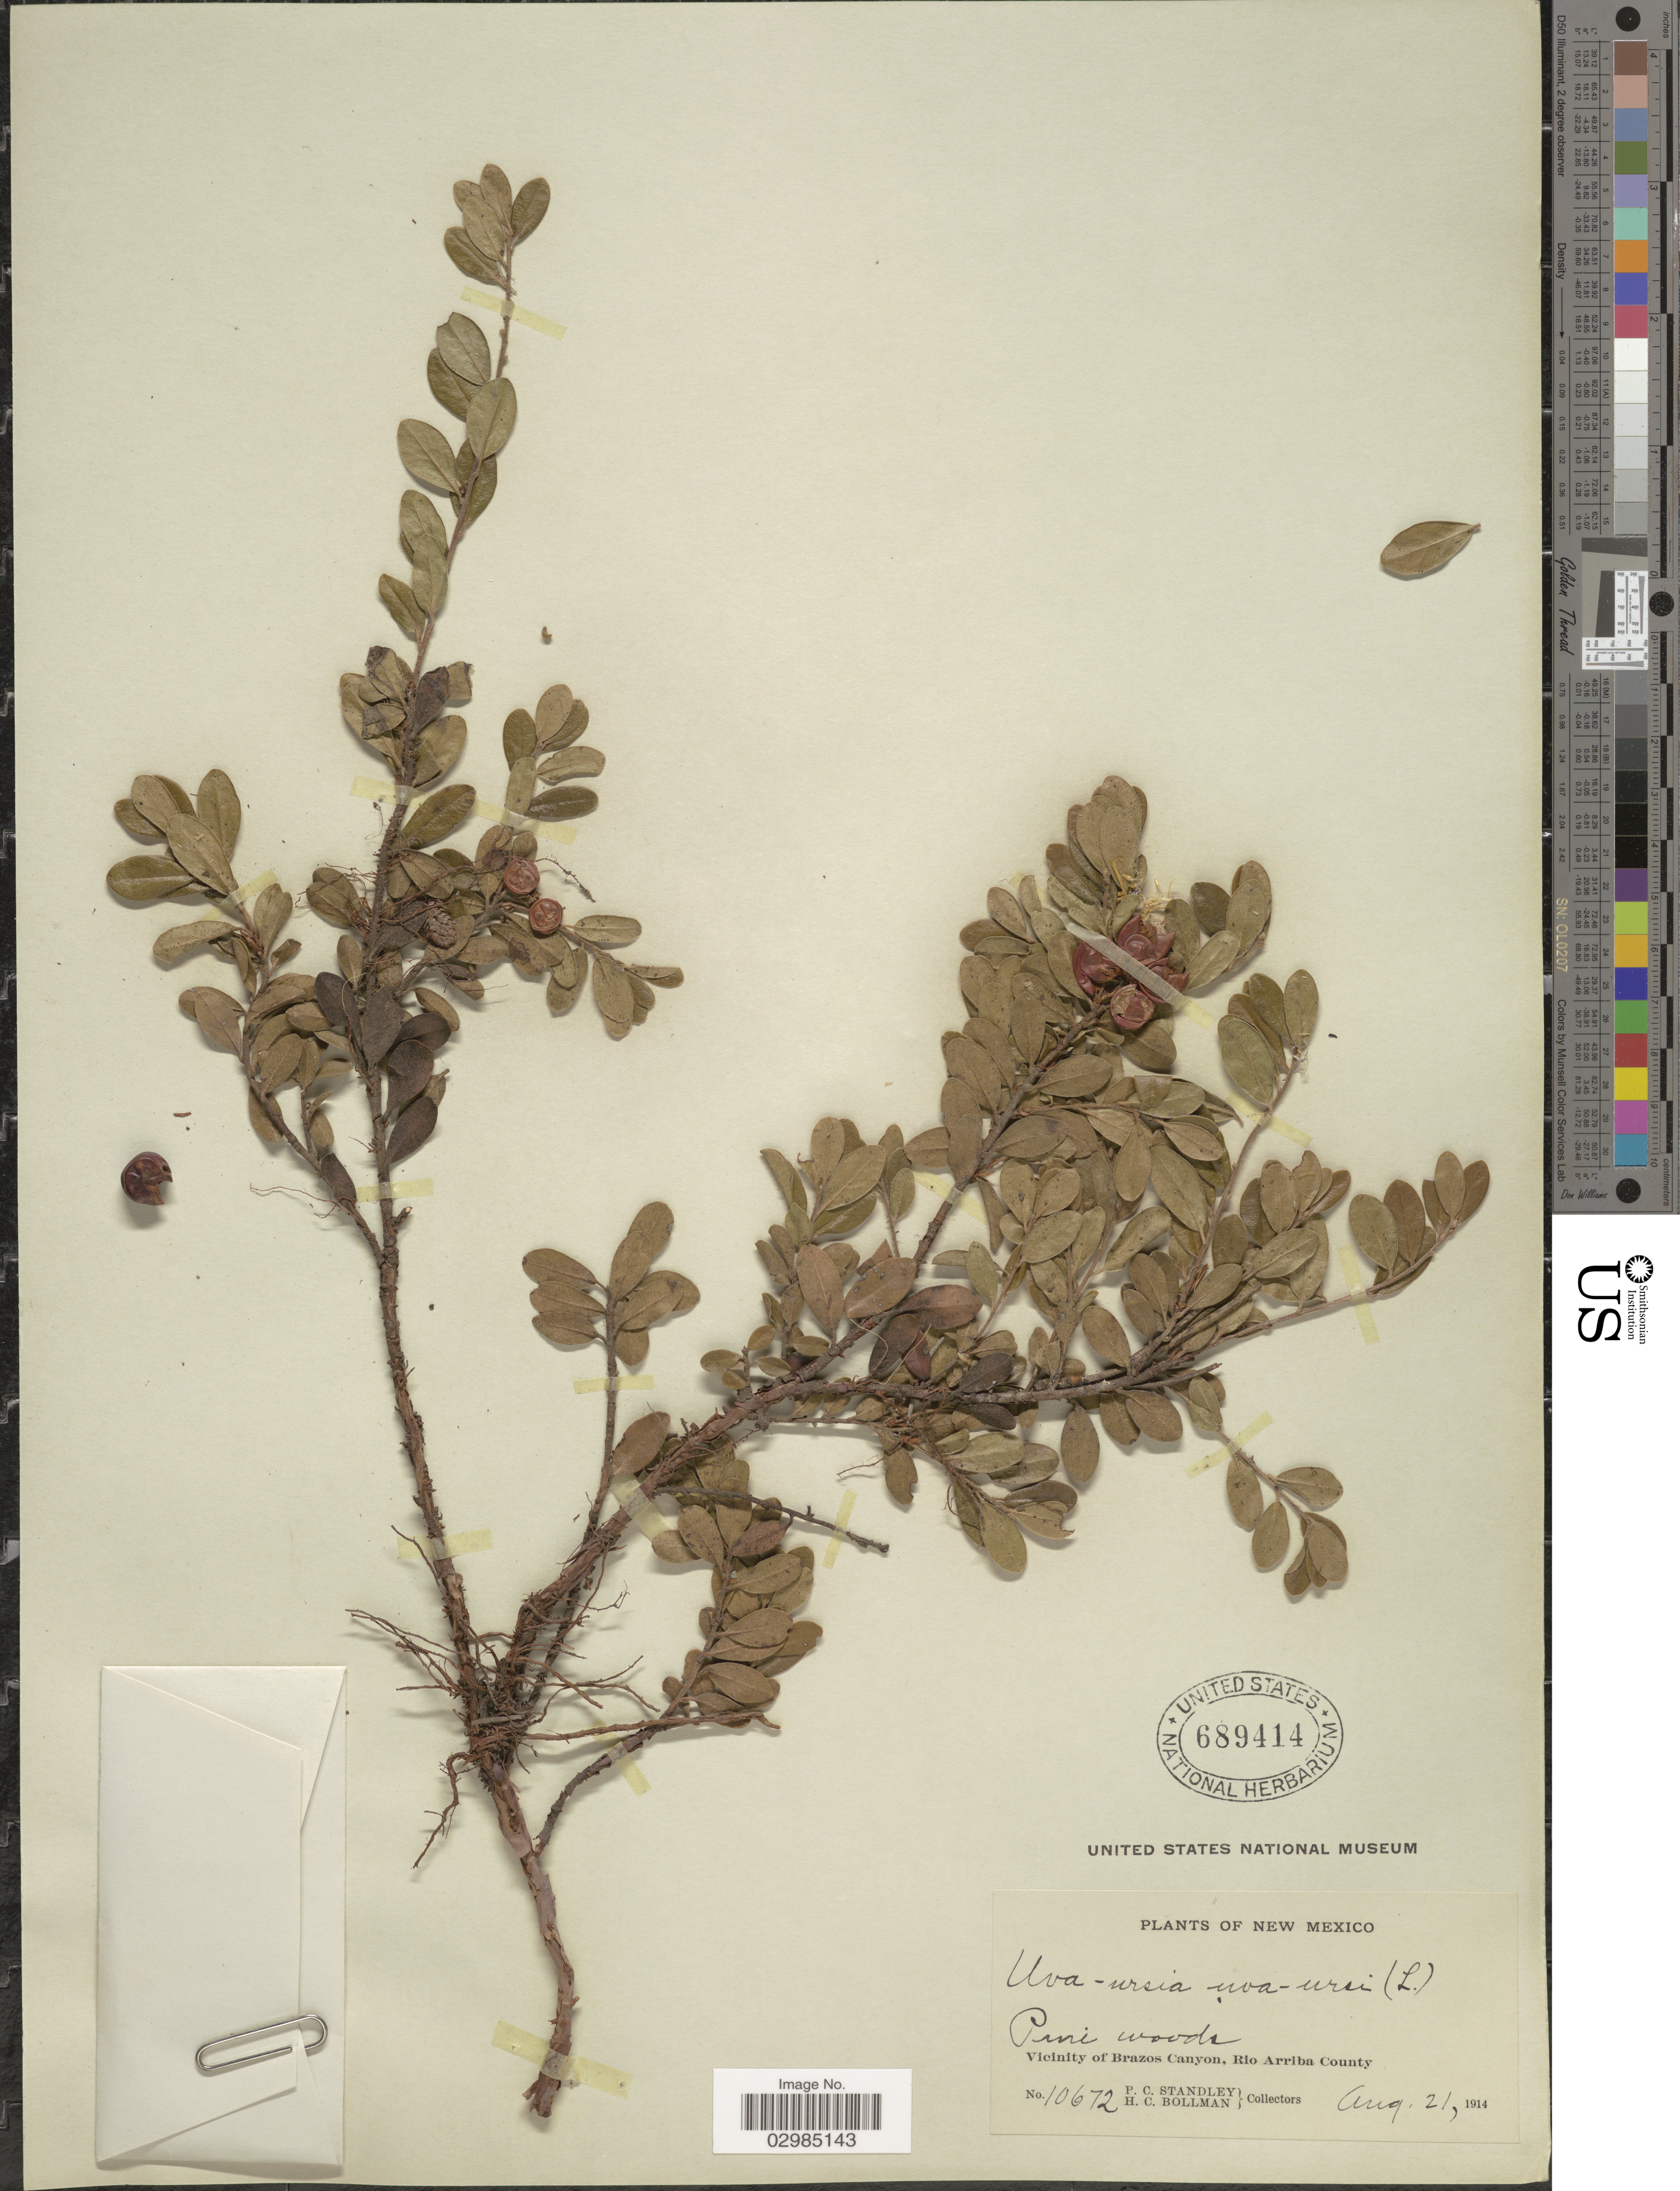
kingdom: Plantae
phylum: Tracheophyta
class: Magnoliopsida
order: Ericales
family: Ericaceae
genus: Arctostaphylos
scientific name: Arctostaphylos uva-ursi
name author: (L.) Spreng.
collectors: P. C. Standley & H. C. Bollman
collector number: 10672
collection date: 1914-08-21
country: United States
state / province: New Mexico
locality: Vicinity of Brazos Canyon, Rio Arriba County.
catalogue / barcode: US 689414